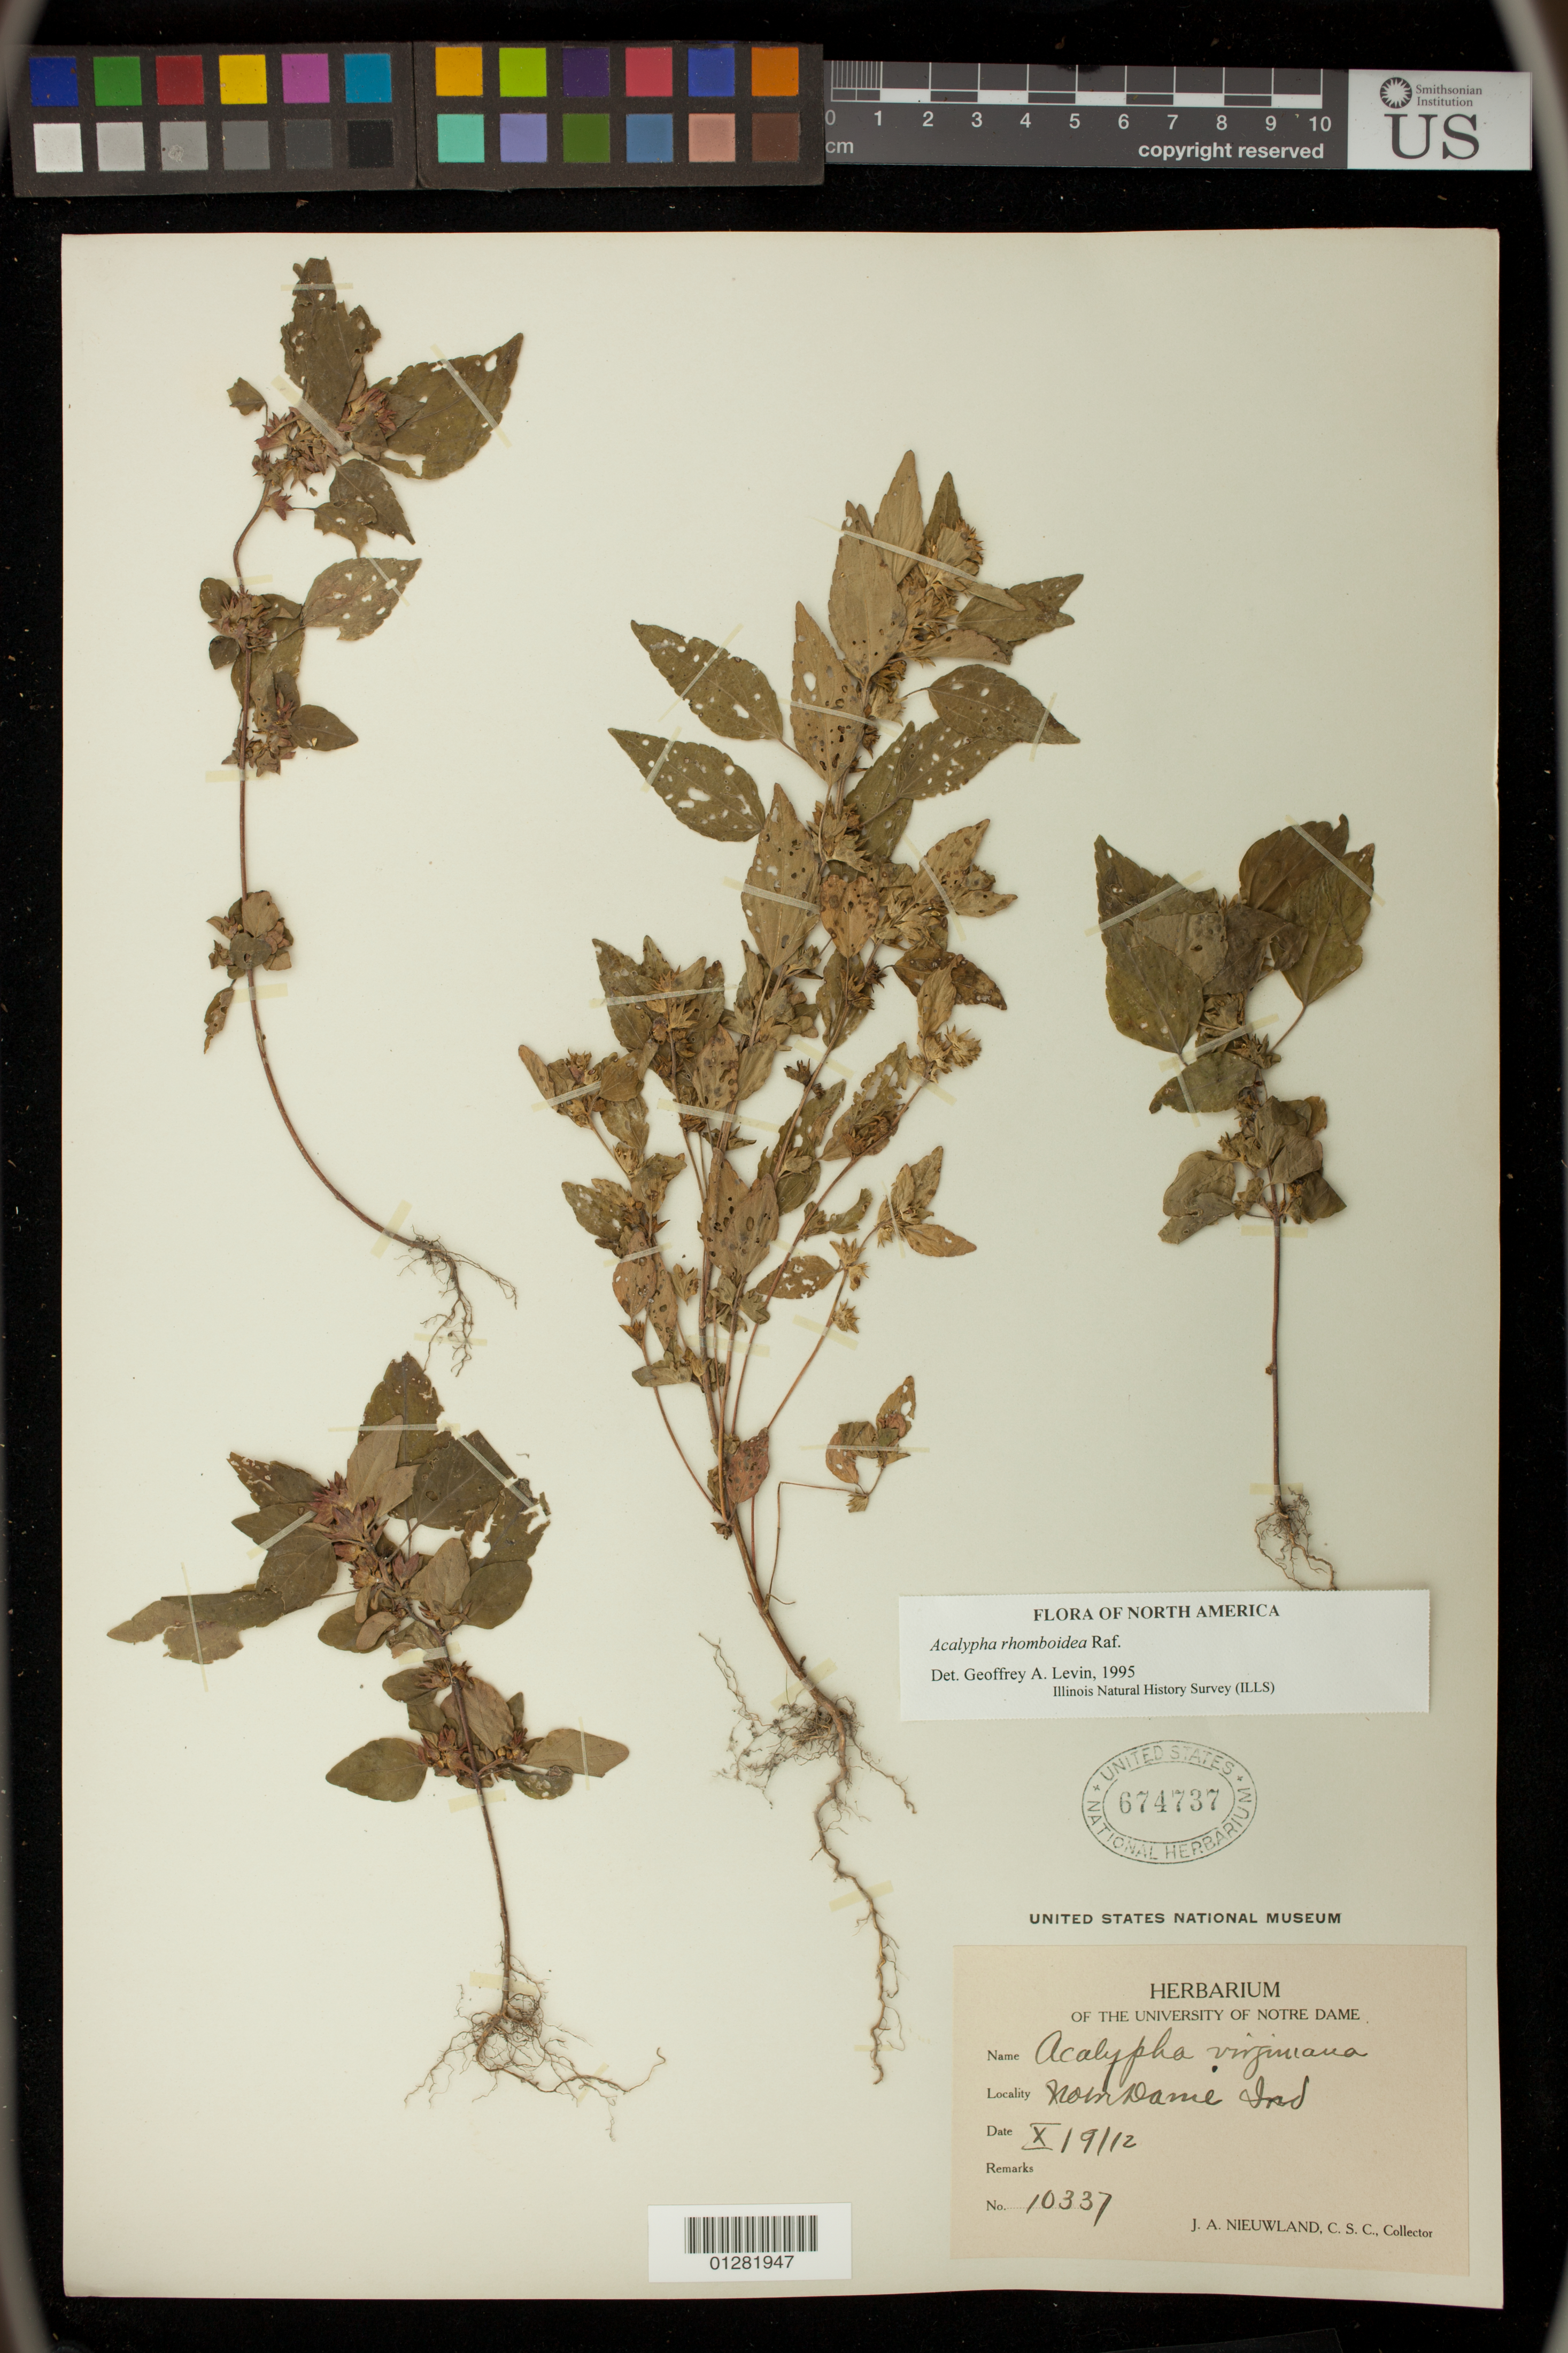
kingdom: Plantae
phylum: Tracheophyta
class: Magnoliopsida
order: Malpighiales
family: Euphorbiaceae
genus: Acalypha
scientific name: Acalypha rhomboidea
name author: Raf.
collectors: J. A. Nieuwland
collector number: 10337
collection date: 1912-10-19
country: United States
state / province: Indiana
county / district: Saint Joseph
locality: Notre Dame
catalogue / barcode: US 674737